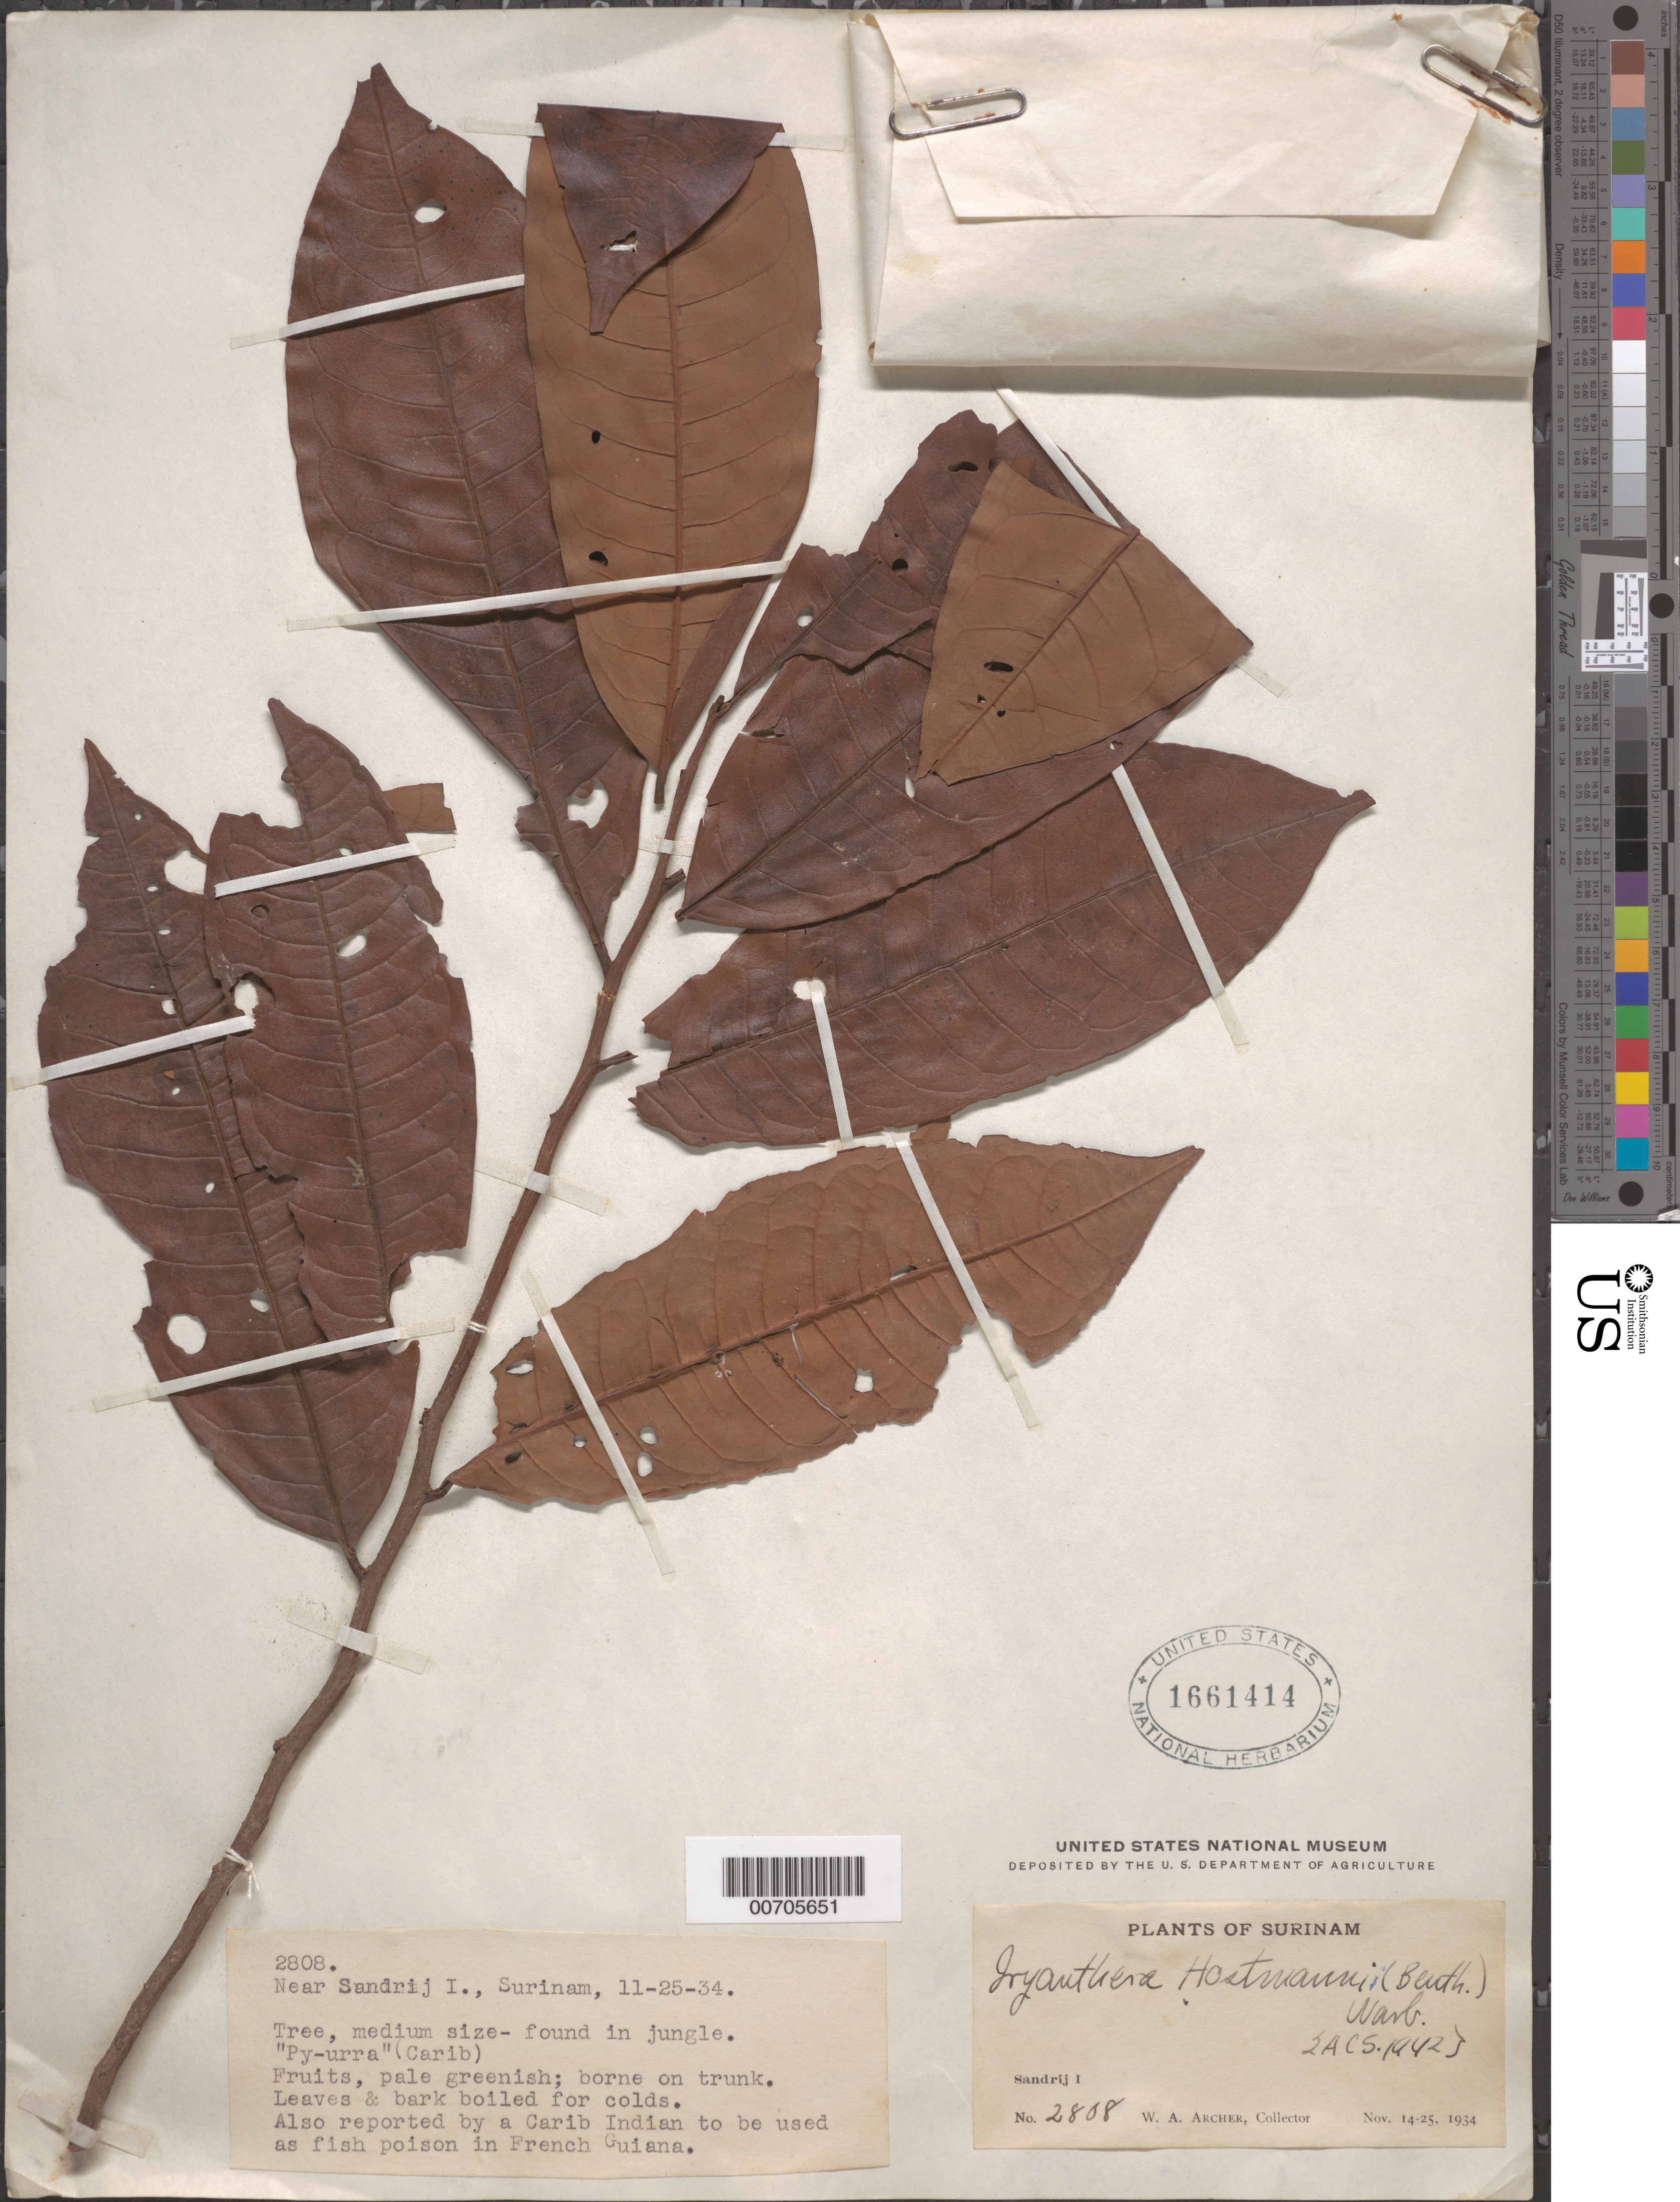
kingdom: Plantae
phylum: Tracheophyta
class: Magnoliopsida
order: Magnoliales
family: Myristicaceae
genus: Iryanthera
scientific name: Iryanthera hostmannii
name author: (Benth.) Warb.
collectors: W. A. Archer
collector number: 2808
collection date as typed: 14-Nov-34 to 25-Nov-34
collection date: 1934-11-14/1934-11-25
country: Suriname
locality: Zanderij I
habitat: Jungle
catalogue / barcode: US 1661414